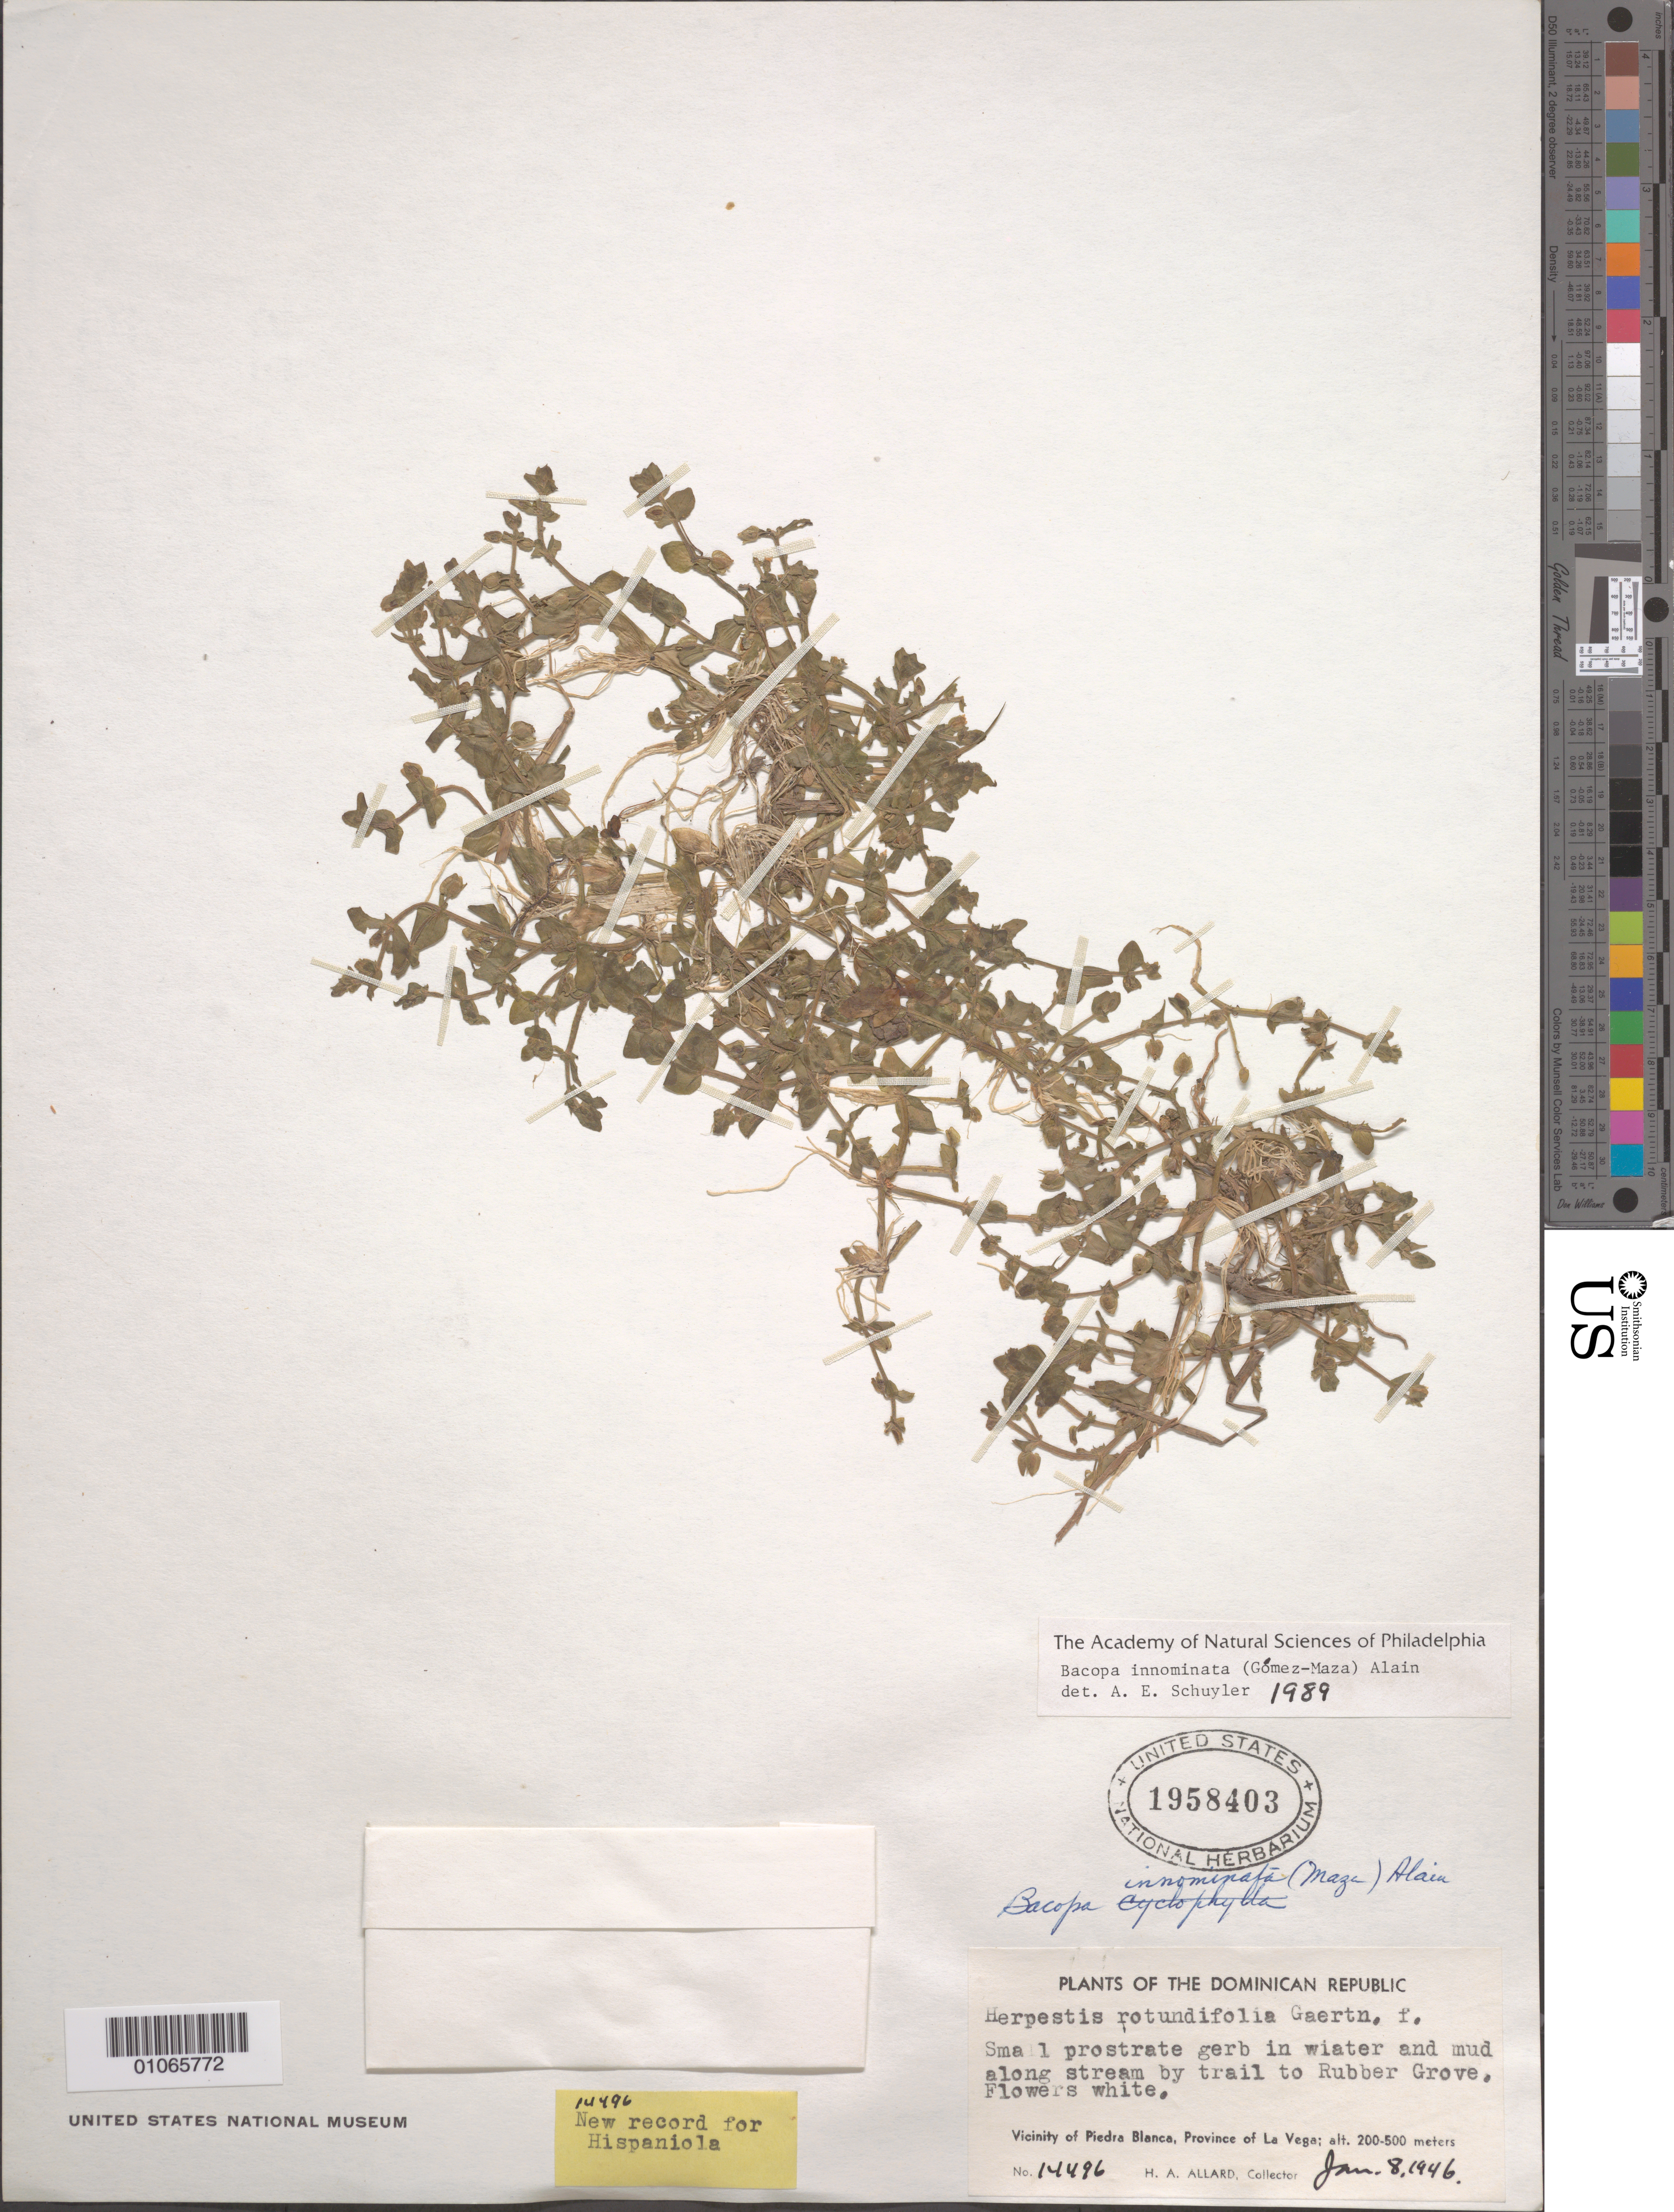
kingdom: Plantae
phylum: Tracheophyta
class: Magnoliopsida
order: Lamiales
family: Plantaginaceae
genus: Bacopa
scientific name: Bacopa innominata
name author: (M. Gómez) Alain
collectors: H. A. Allard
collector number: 14496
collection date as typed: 08 Jan 1946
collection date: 1946-01-08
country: Dominican Republic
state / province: La Vega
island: Hispaniola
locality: Vicinity of Piedra Blanca. In water and mud along stream by trail to Rubber Grove.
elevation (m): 200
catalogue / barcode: US 1958403